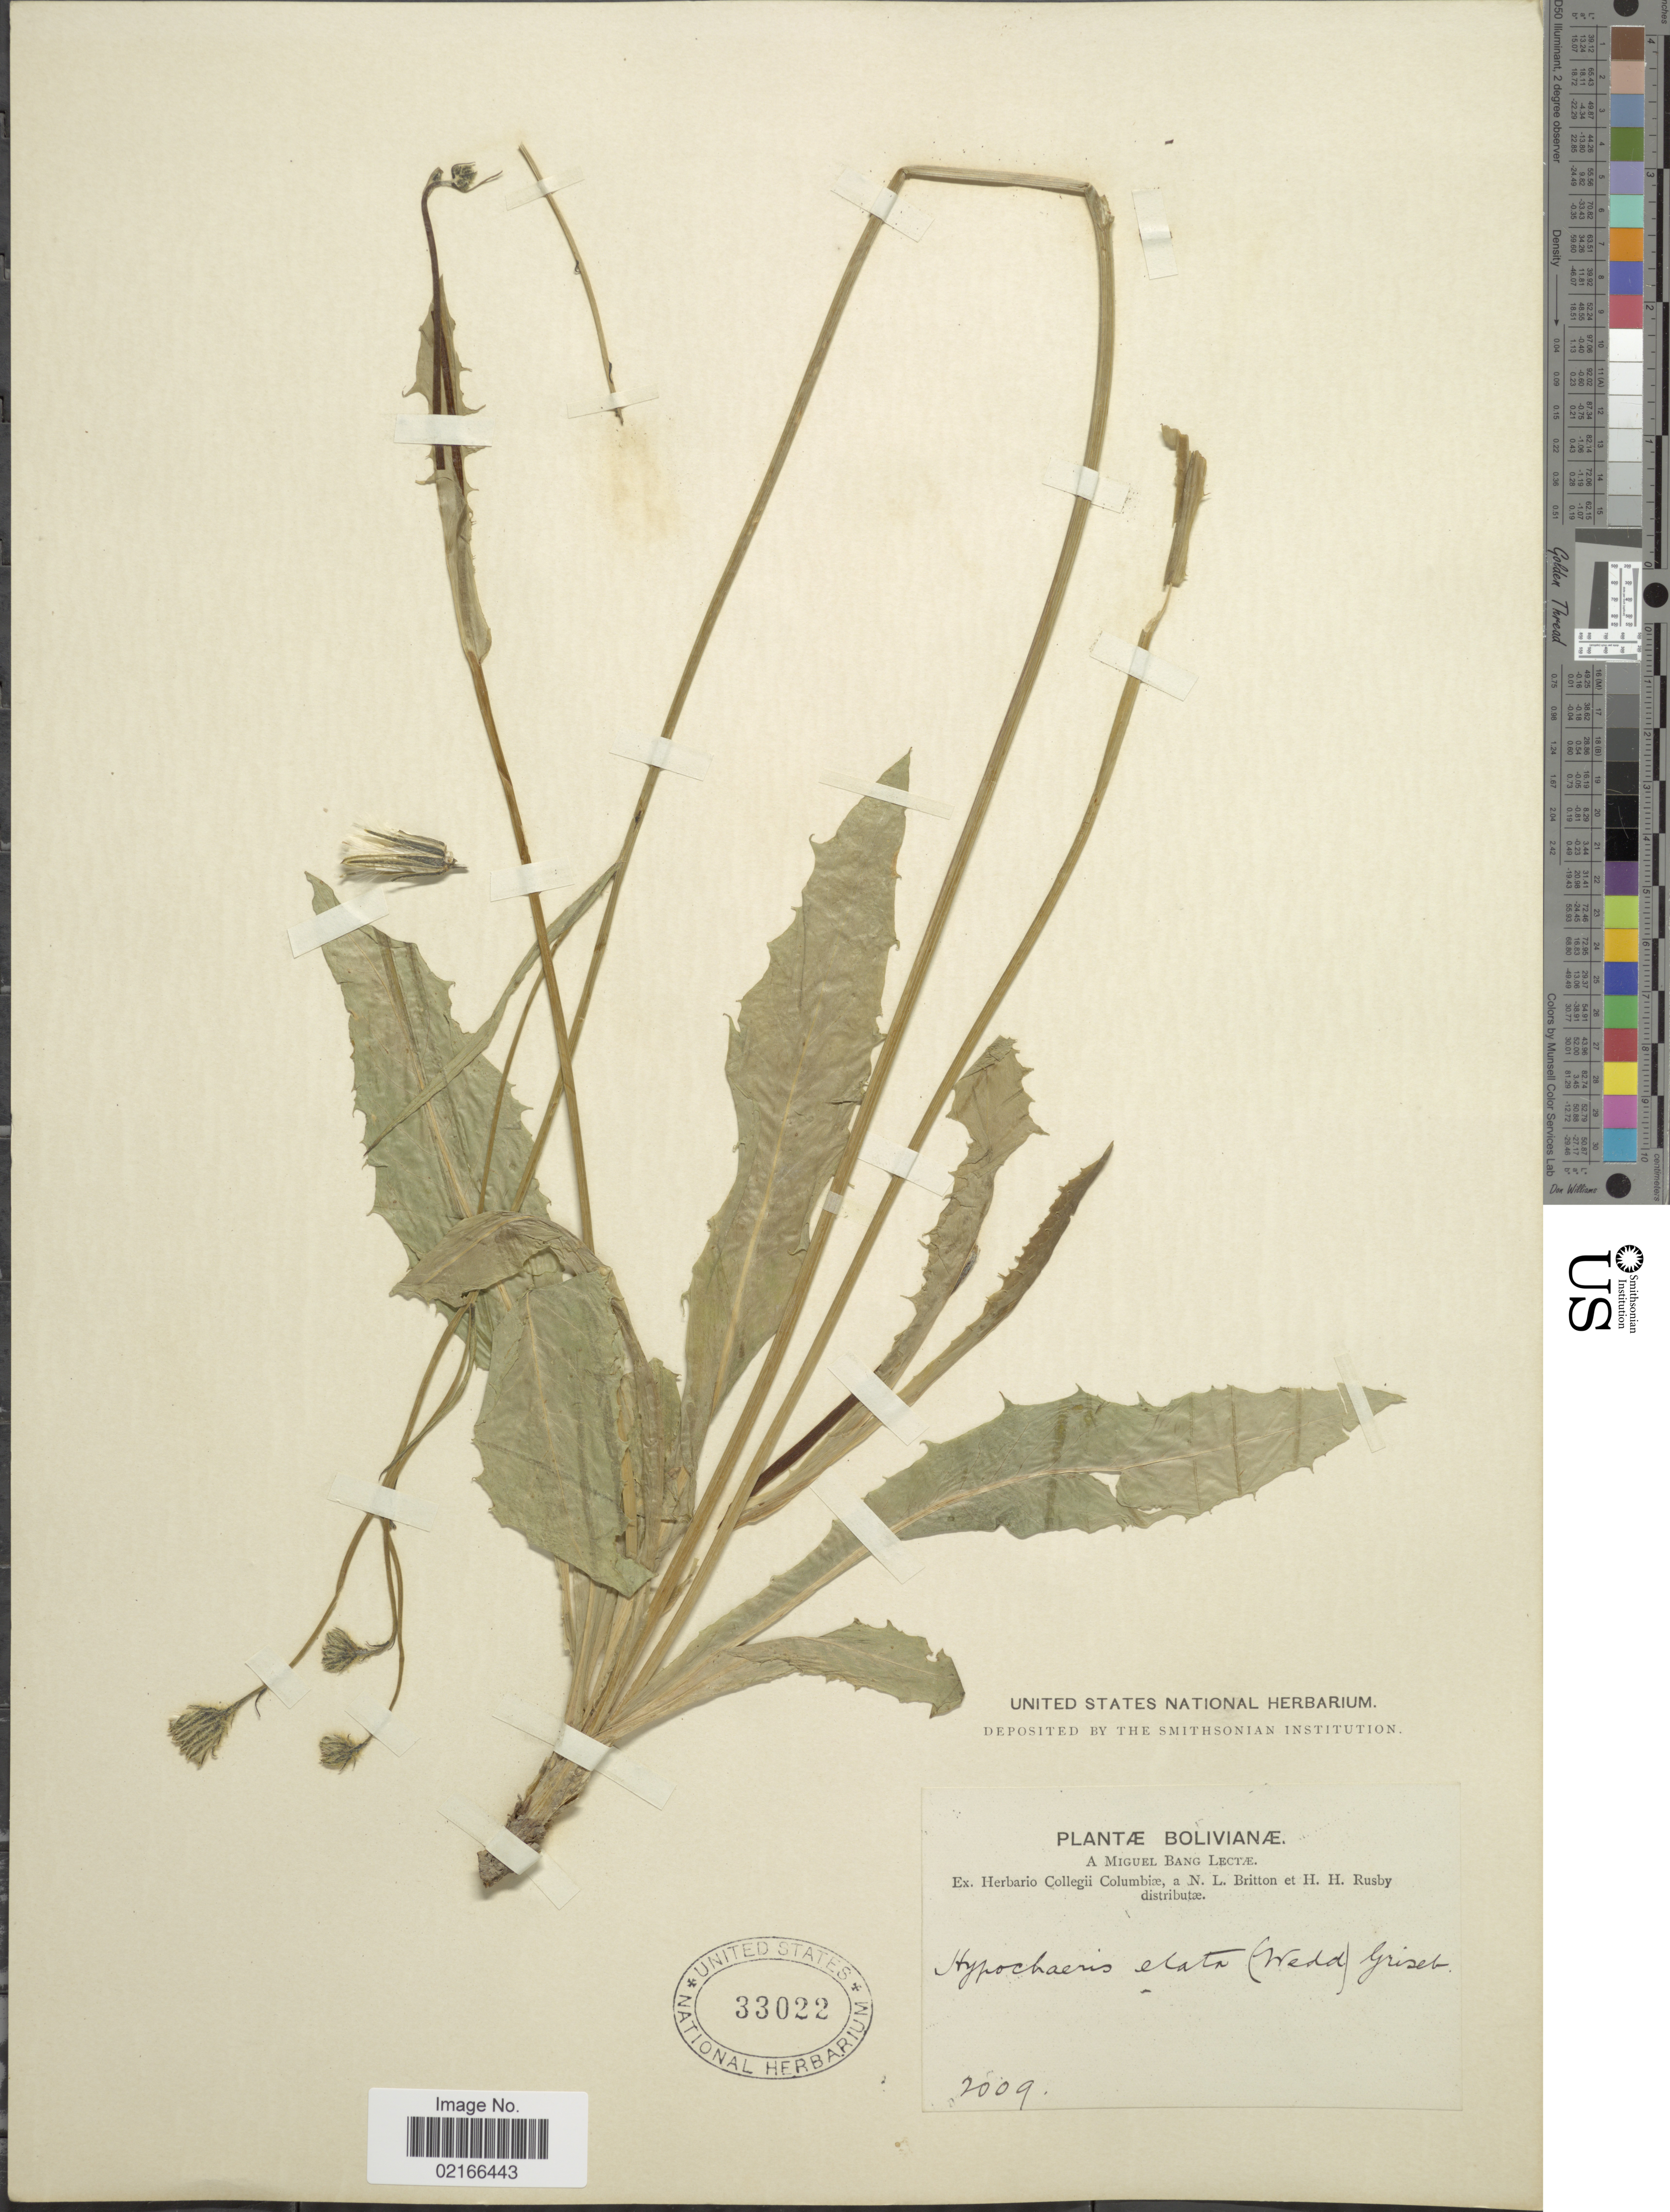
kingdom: Plantae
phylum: Tracheophyta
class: Magnoliopsida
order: Asterales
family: Asteraceae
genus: Hypochaeris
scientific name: Hypochaeris elata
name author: (Wedd.) Griseb.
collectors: M. Bang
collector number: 2009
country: Bolivia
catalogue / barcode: US 33022